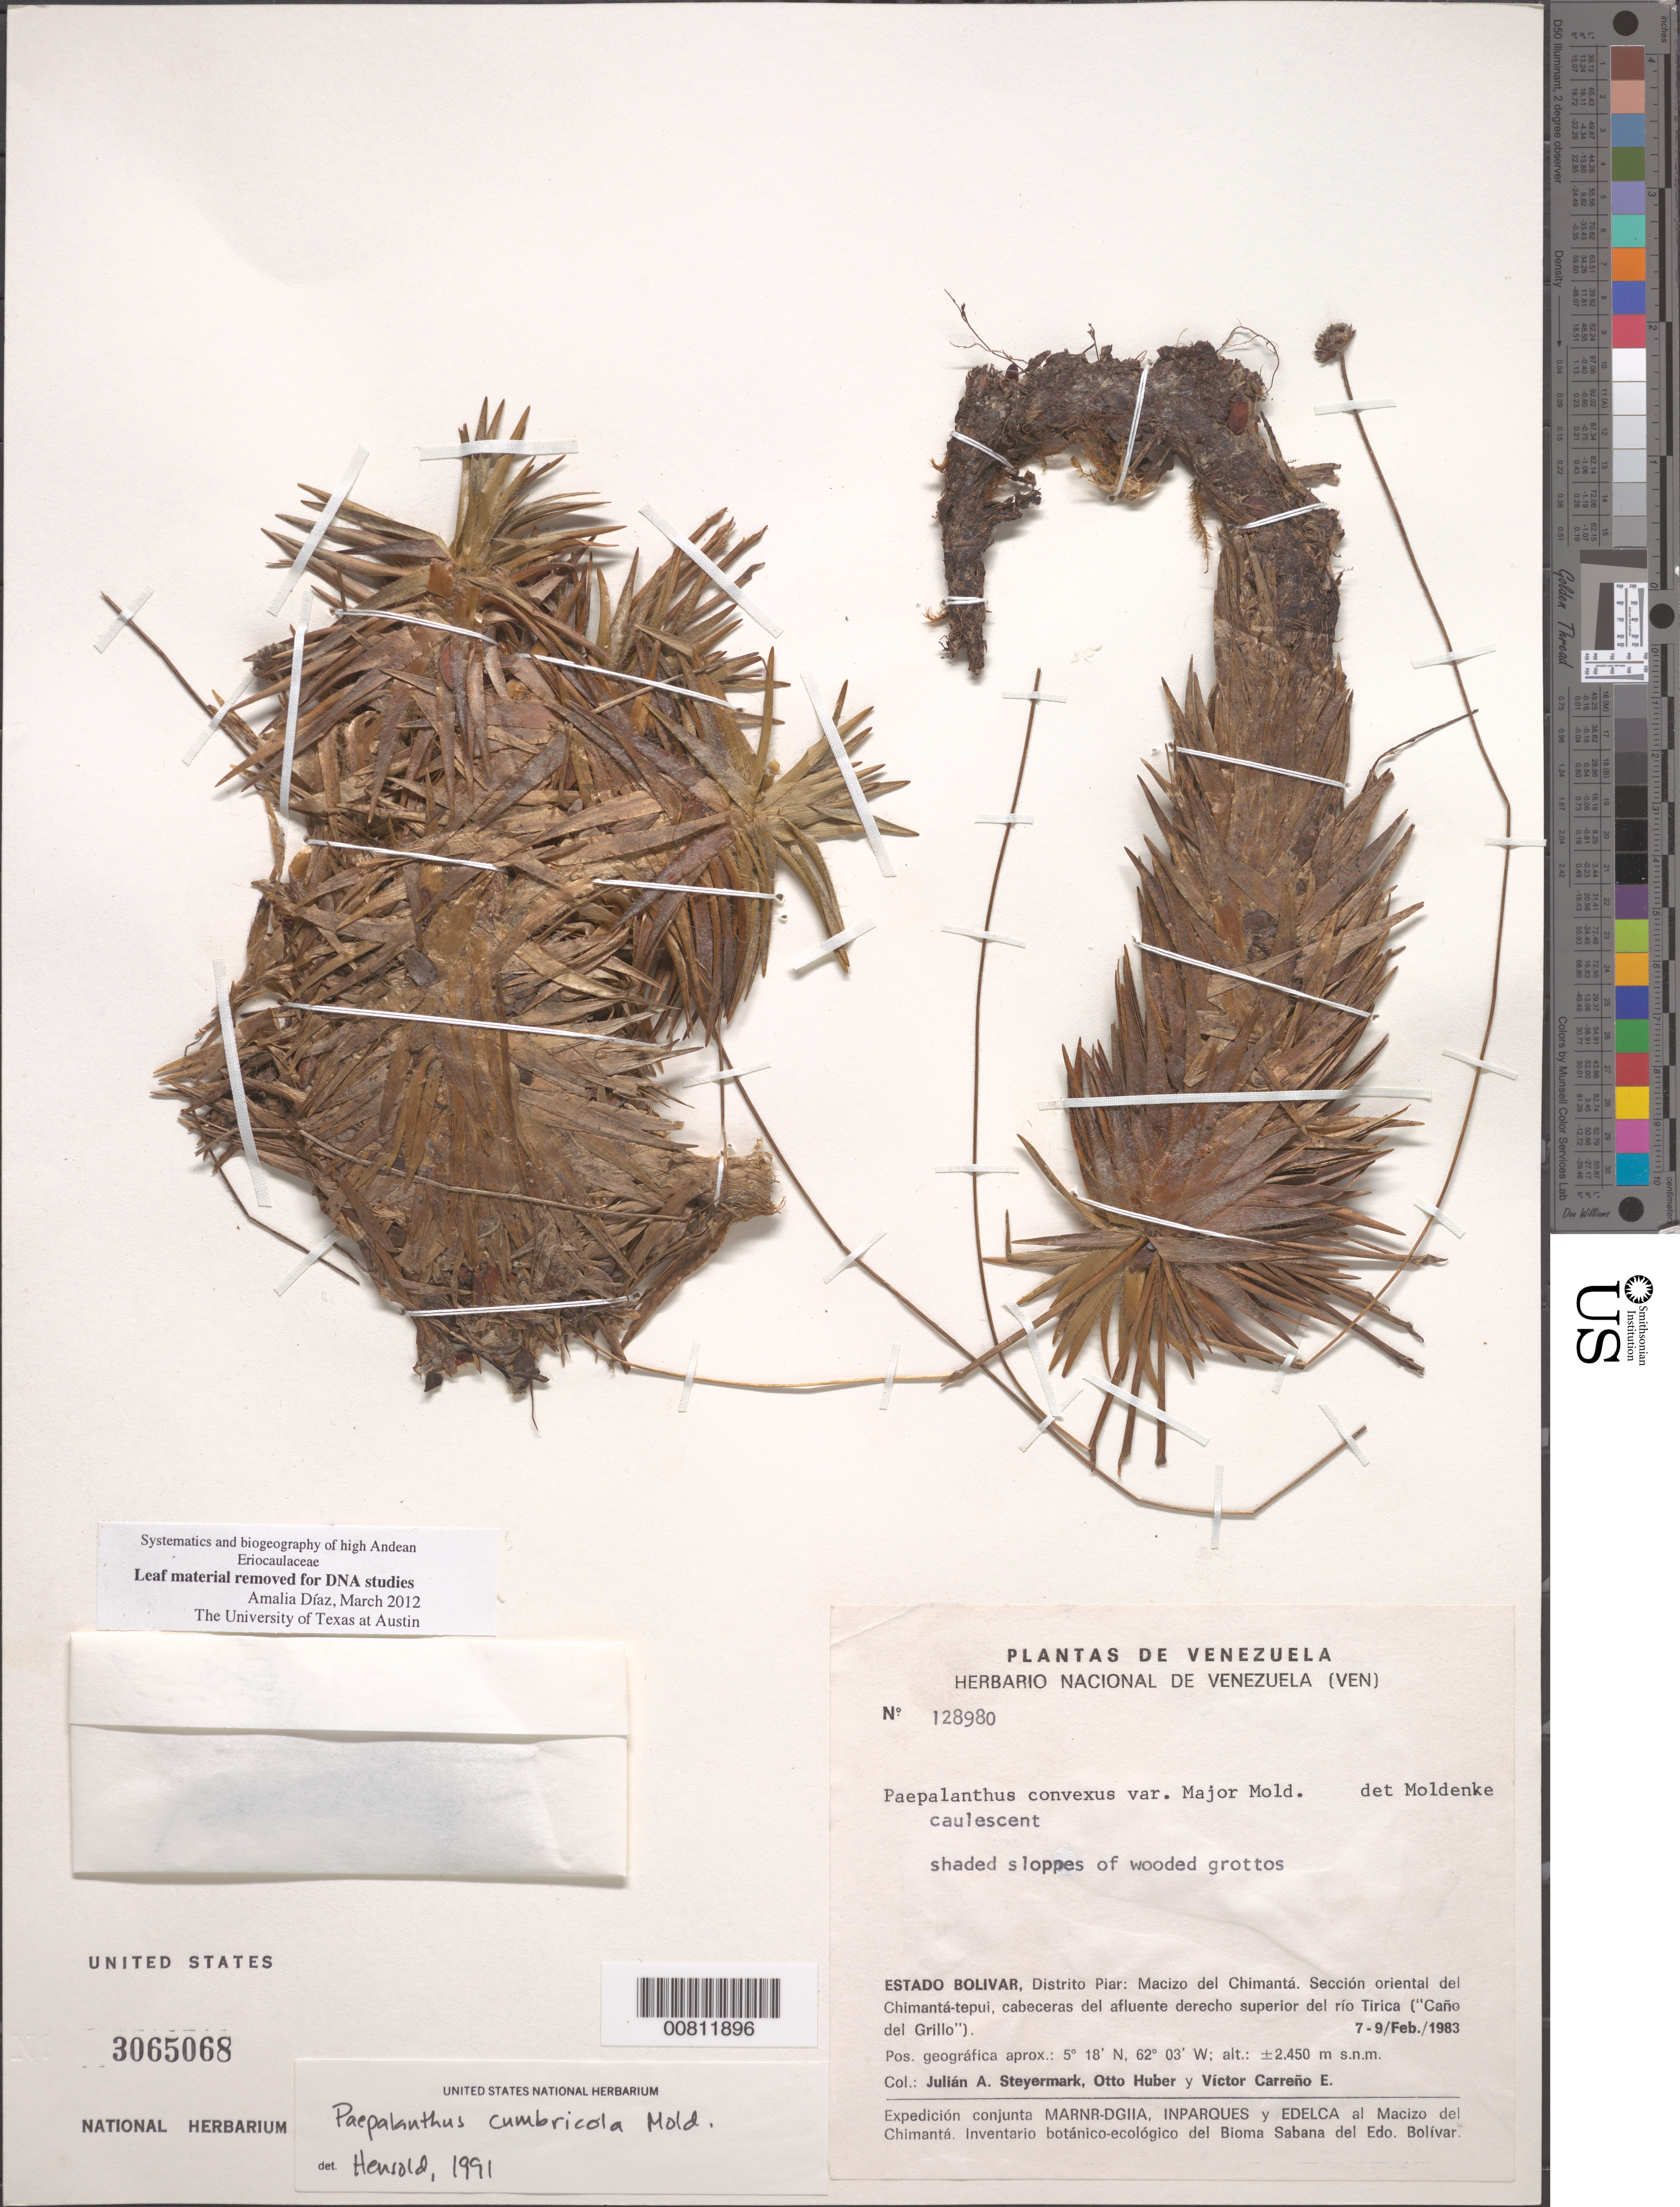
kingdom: Plantae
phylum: Tracheophyta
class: Liliopsida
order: Poales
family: Eriocaulaceae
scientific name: Monosperma cumbricola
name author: (Moldenke) Andrino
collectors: J. Steyermark, O. Huber & V. Carreño E.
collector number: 128980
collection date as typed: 7-Feb-83 to 9-Feb-83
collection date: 1983-02-07/1983-02-09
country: Venezuela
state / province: Bolívar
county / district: Piar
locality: Macizo del Chimantá, sect. oriental del Chimantá-tepuí, cabeceras del afluente derecho superíor del Río Tirica (Caño del Grillo)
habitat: Shaded slopes of wooded grottos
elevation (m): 2450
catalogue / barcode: US 3065068